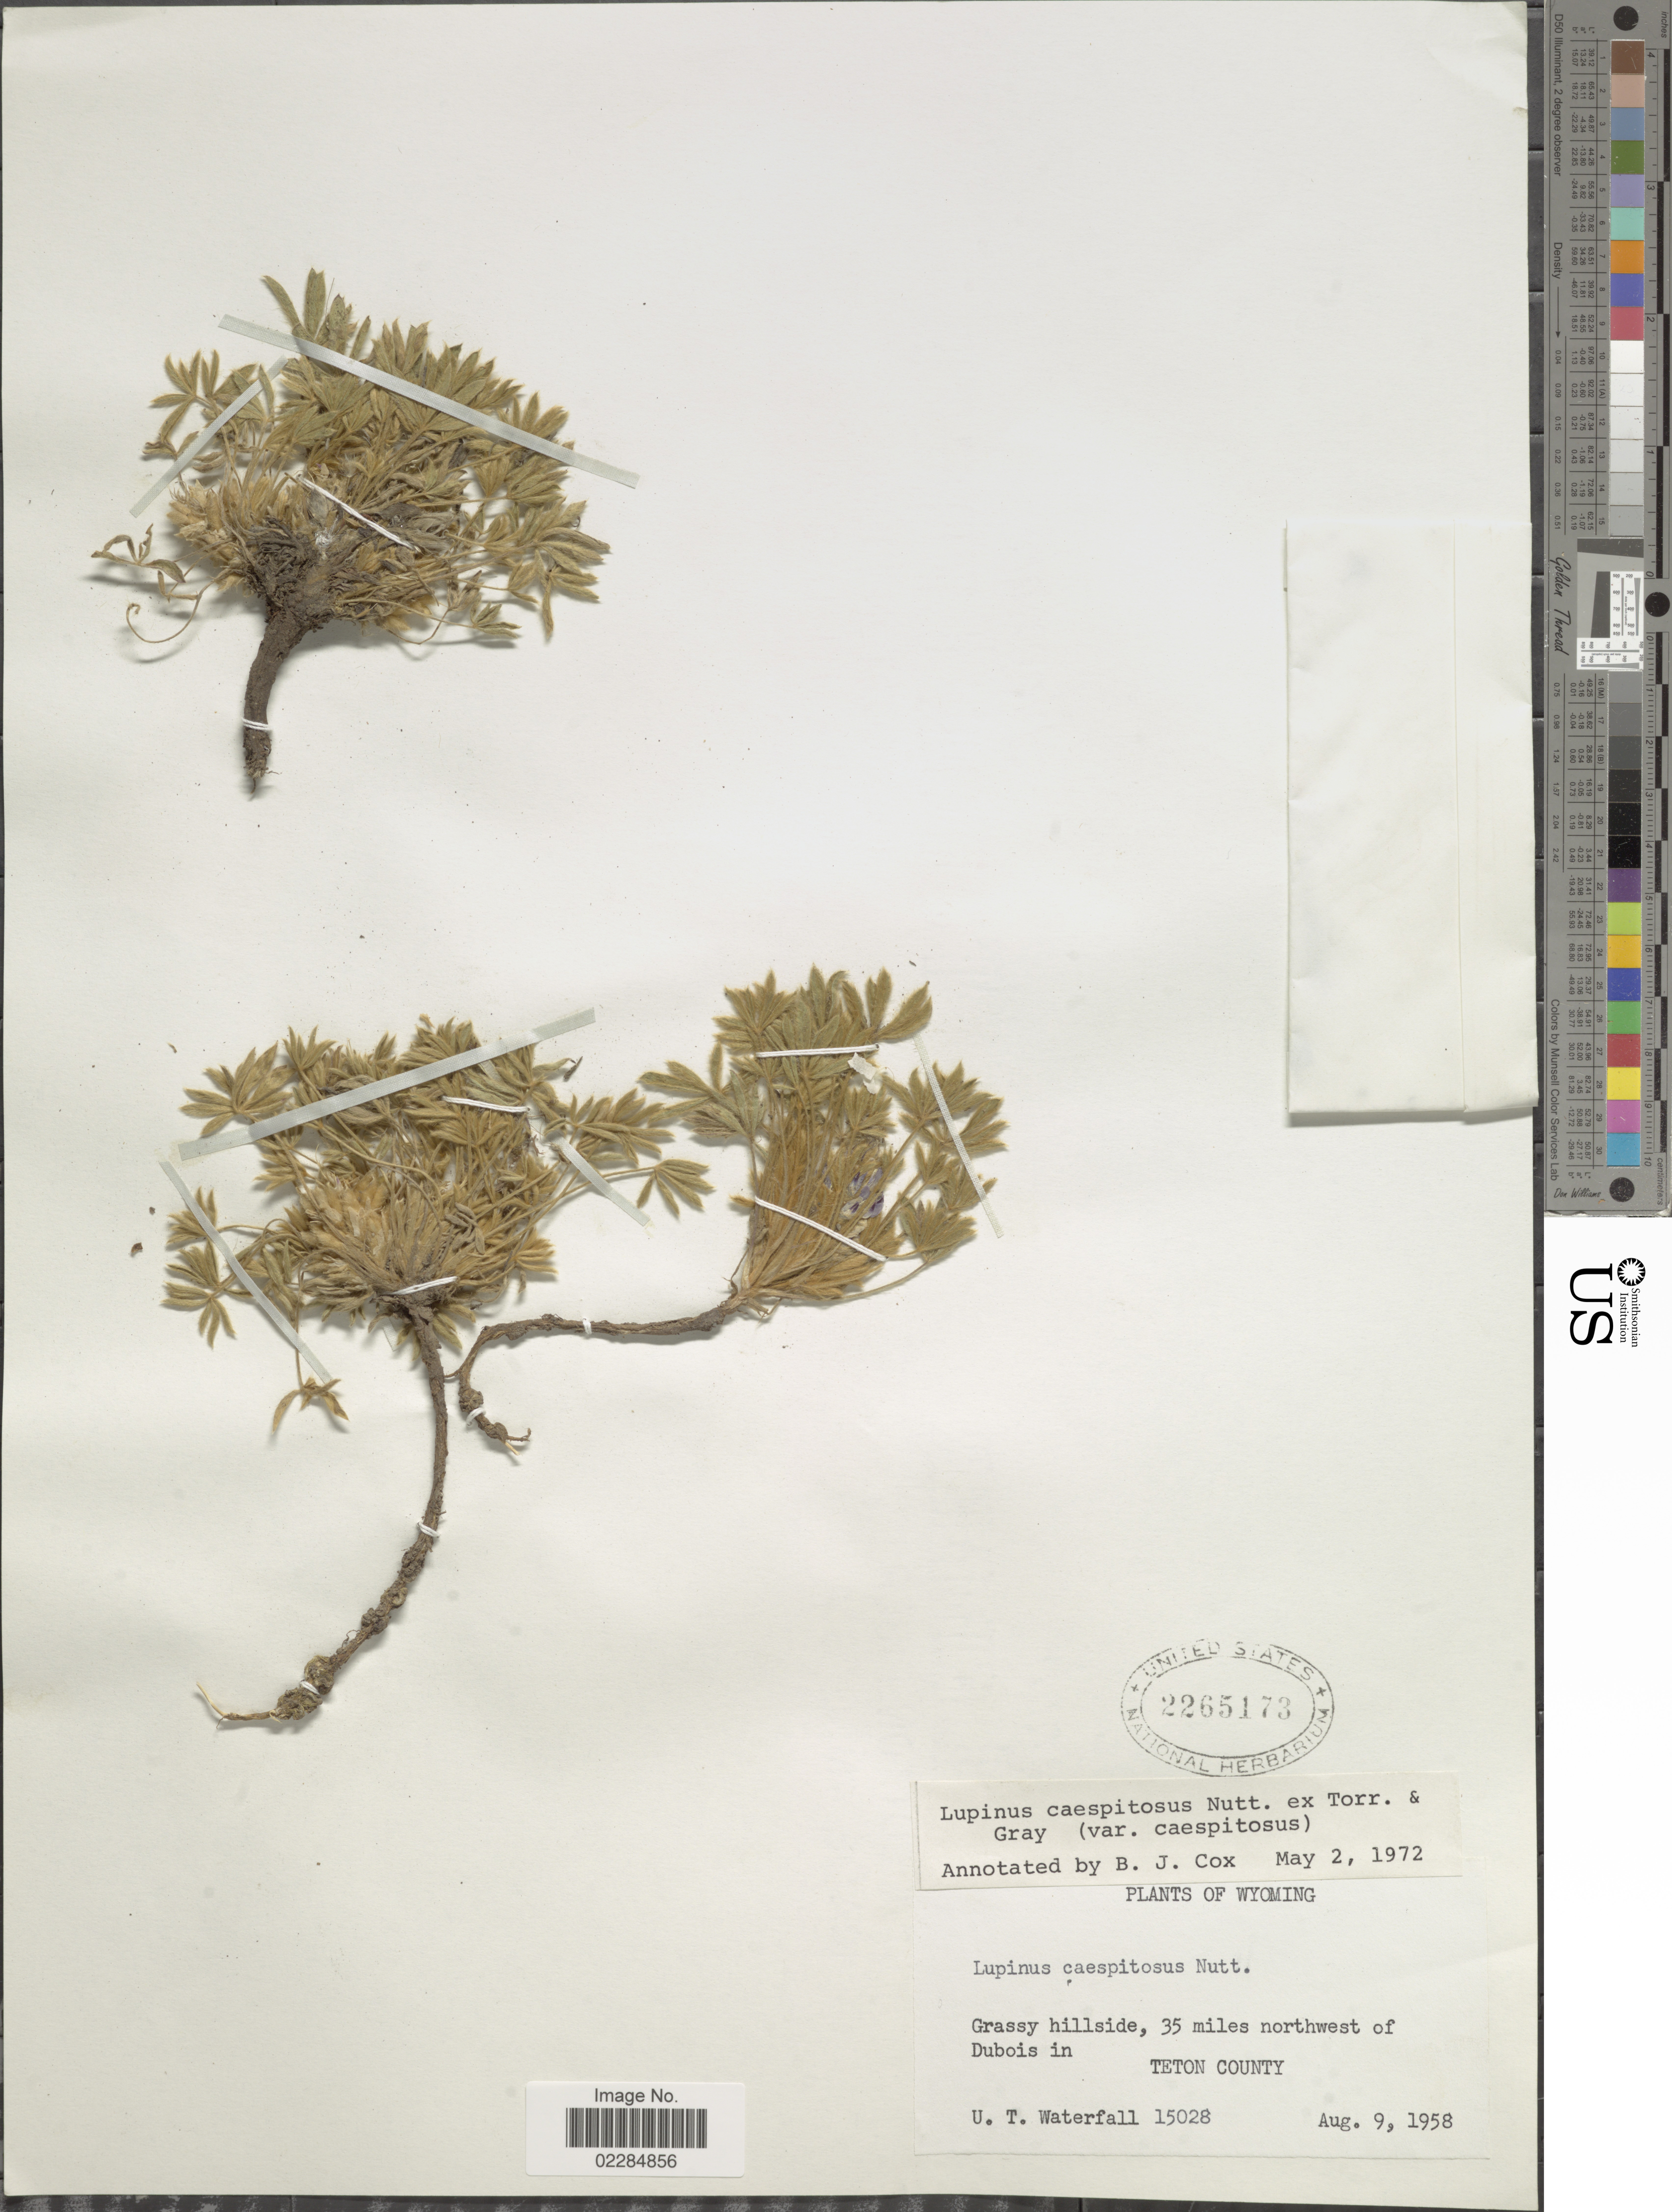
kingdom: Plantae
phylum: Tracheophyta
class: Magnoliopsida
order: Fabales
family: Fabaceae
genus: Lupinus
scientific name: Lupinus caespitosus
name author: Nutt.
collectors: U. T. Waterfall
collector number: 15028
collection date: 1958-08-09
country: United States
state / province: Wyoming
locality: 35 miles northwest of Dubois in Teton County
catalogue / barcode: US 2265173